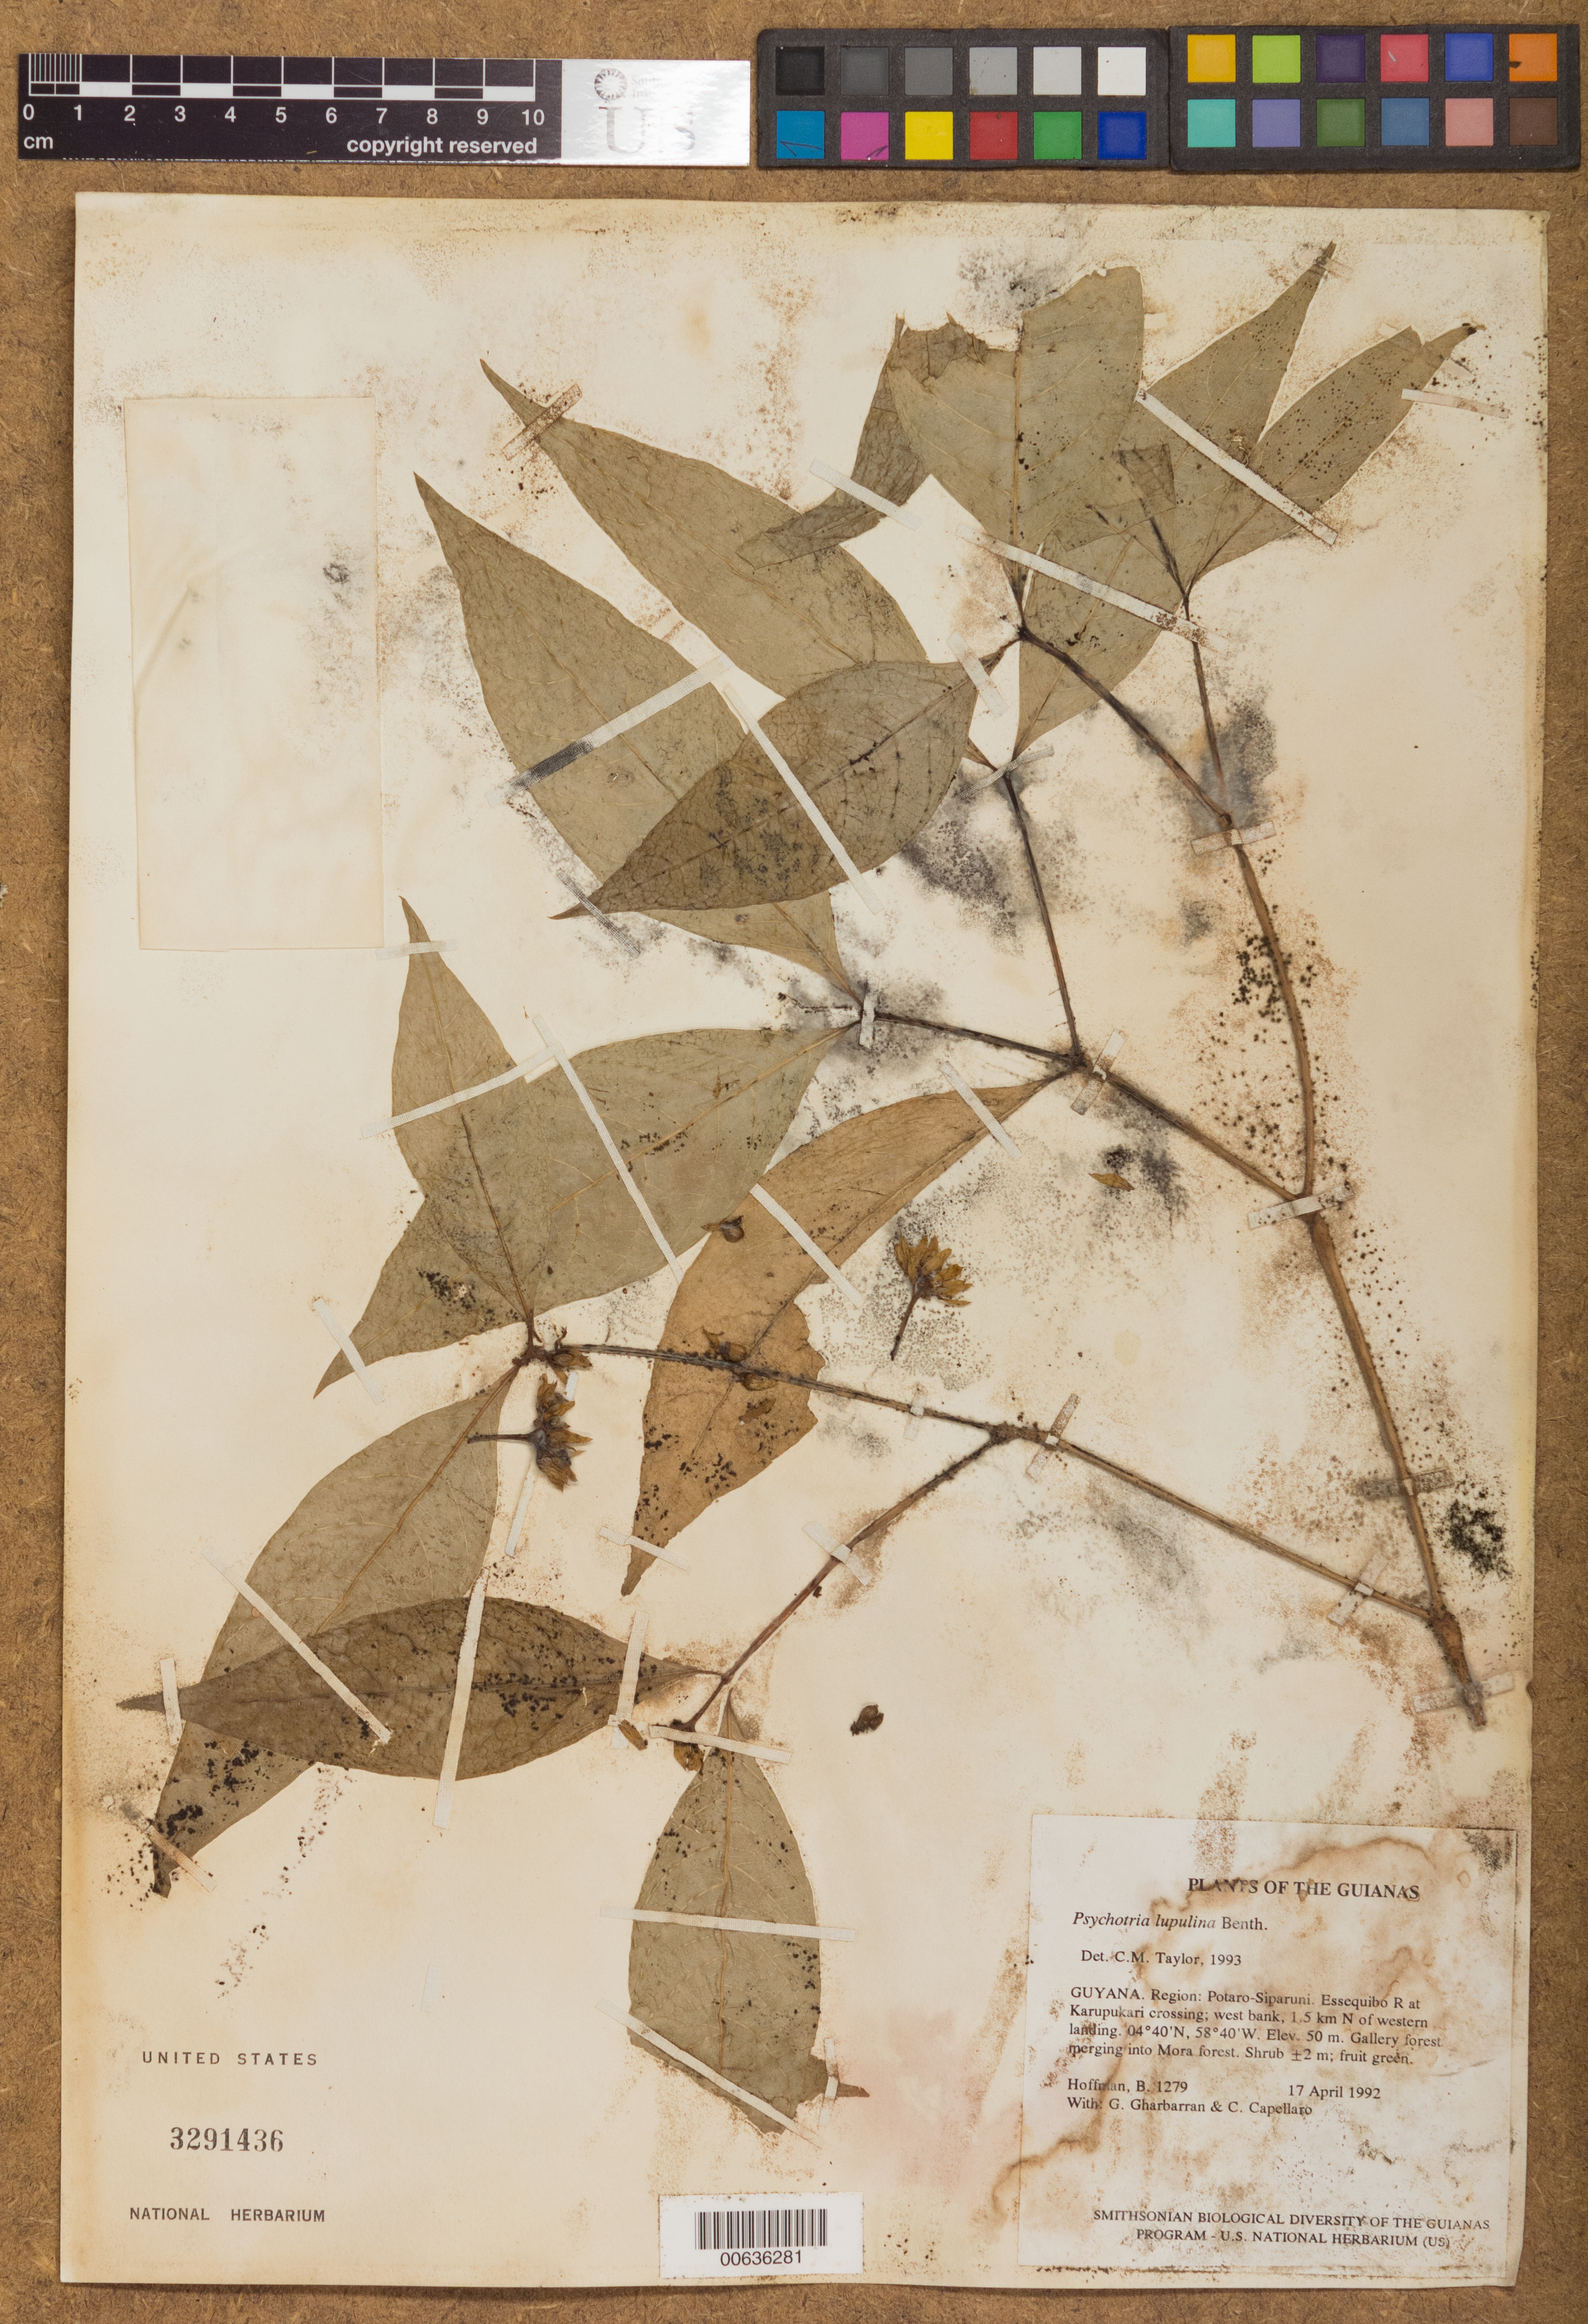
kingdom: Plantae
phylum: Tracheophyta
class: Magnoliopsida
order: Gentianales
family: Rubiaceae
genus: Psychotria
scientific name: Psychotria lupulina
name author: Benth.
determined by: Taylor, Charlotte M.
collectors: B. Hoffman, G. Gharbarran & C. Capellaro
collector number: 1279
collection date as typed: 17 April 1992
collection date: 1992-04-17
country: Guyana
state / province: Potaro-Siparuni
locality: Essequibo River at Karupukari crossing; west bank, 1.5 km N of western landing. Iwokrama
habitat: Gallery forest merging into Mora forest, brown sand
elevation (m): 50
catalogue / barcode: US 3291436